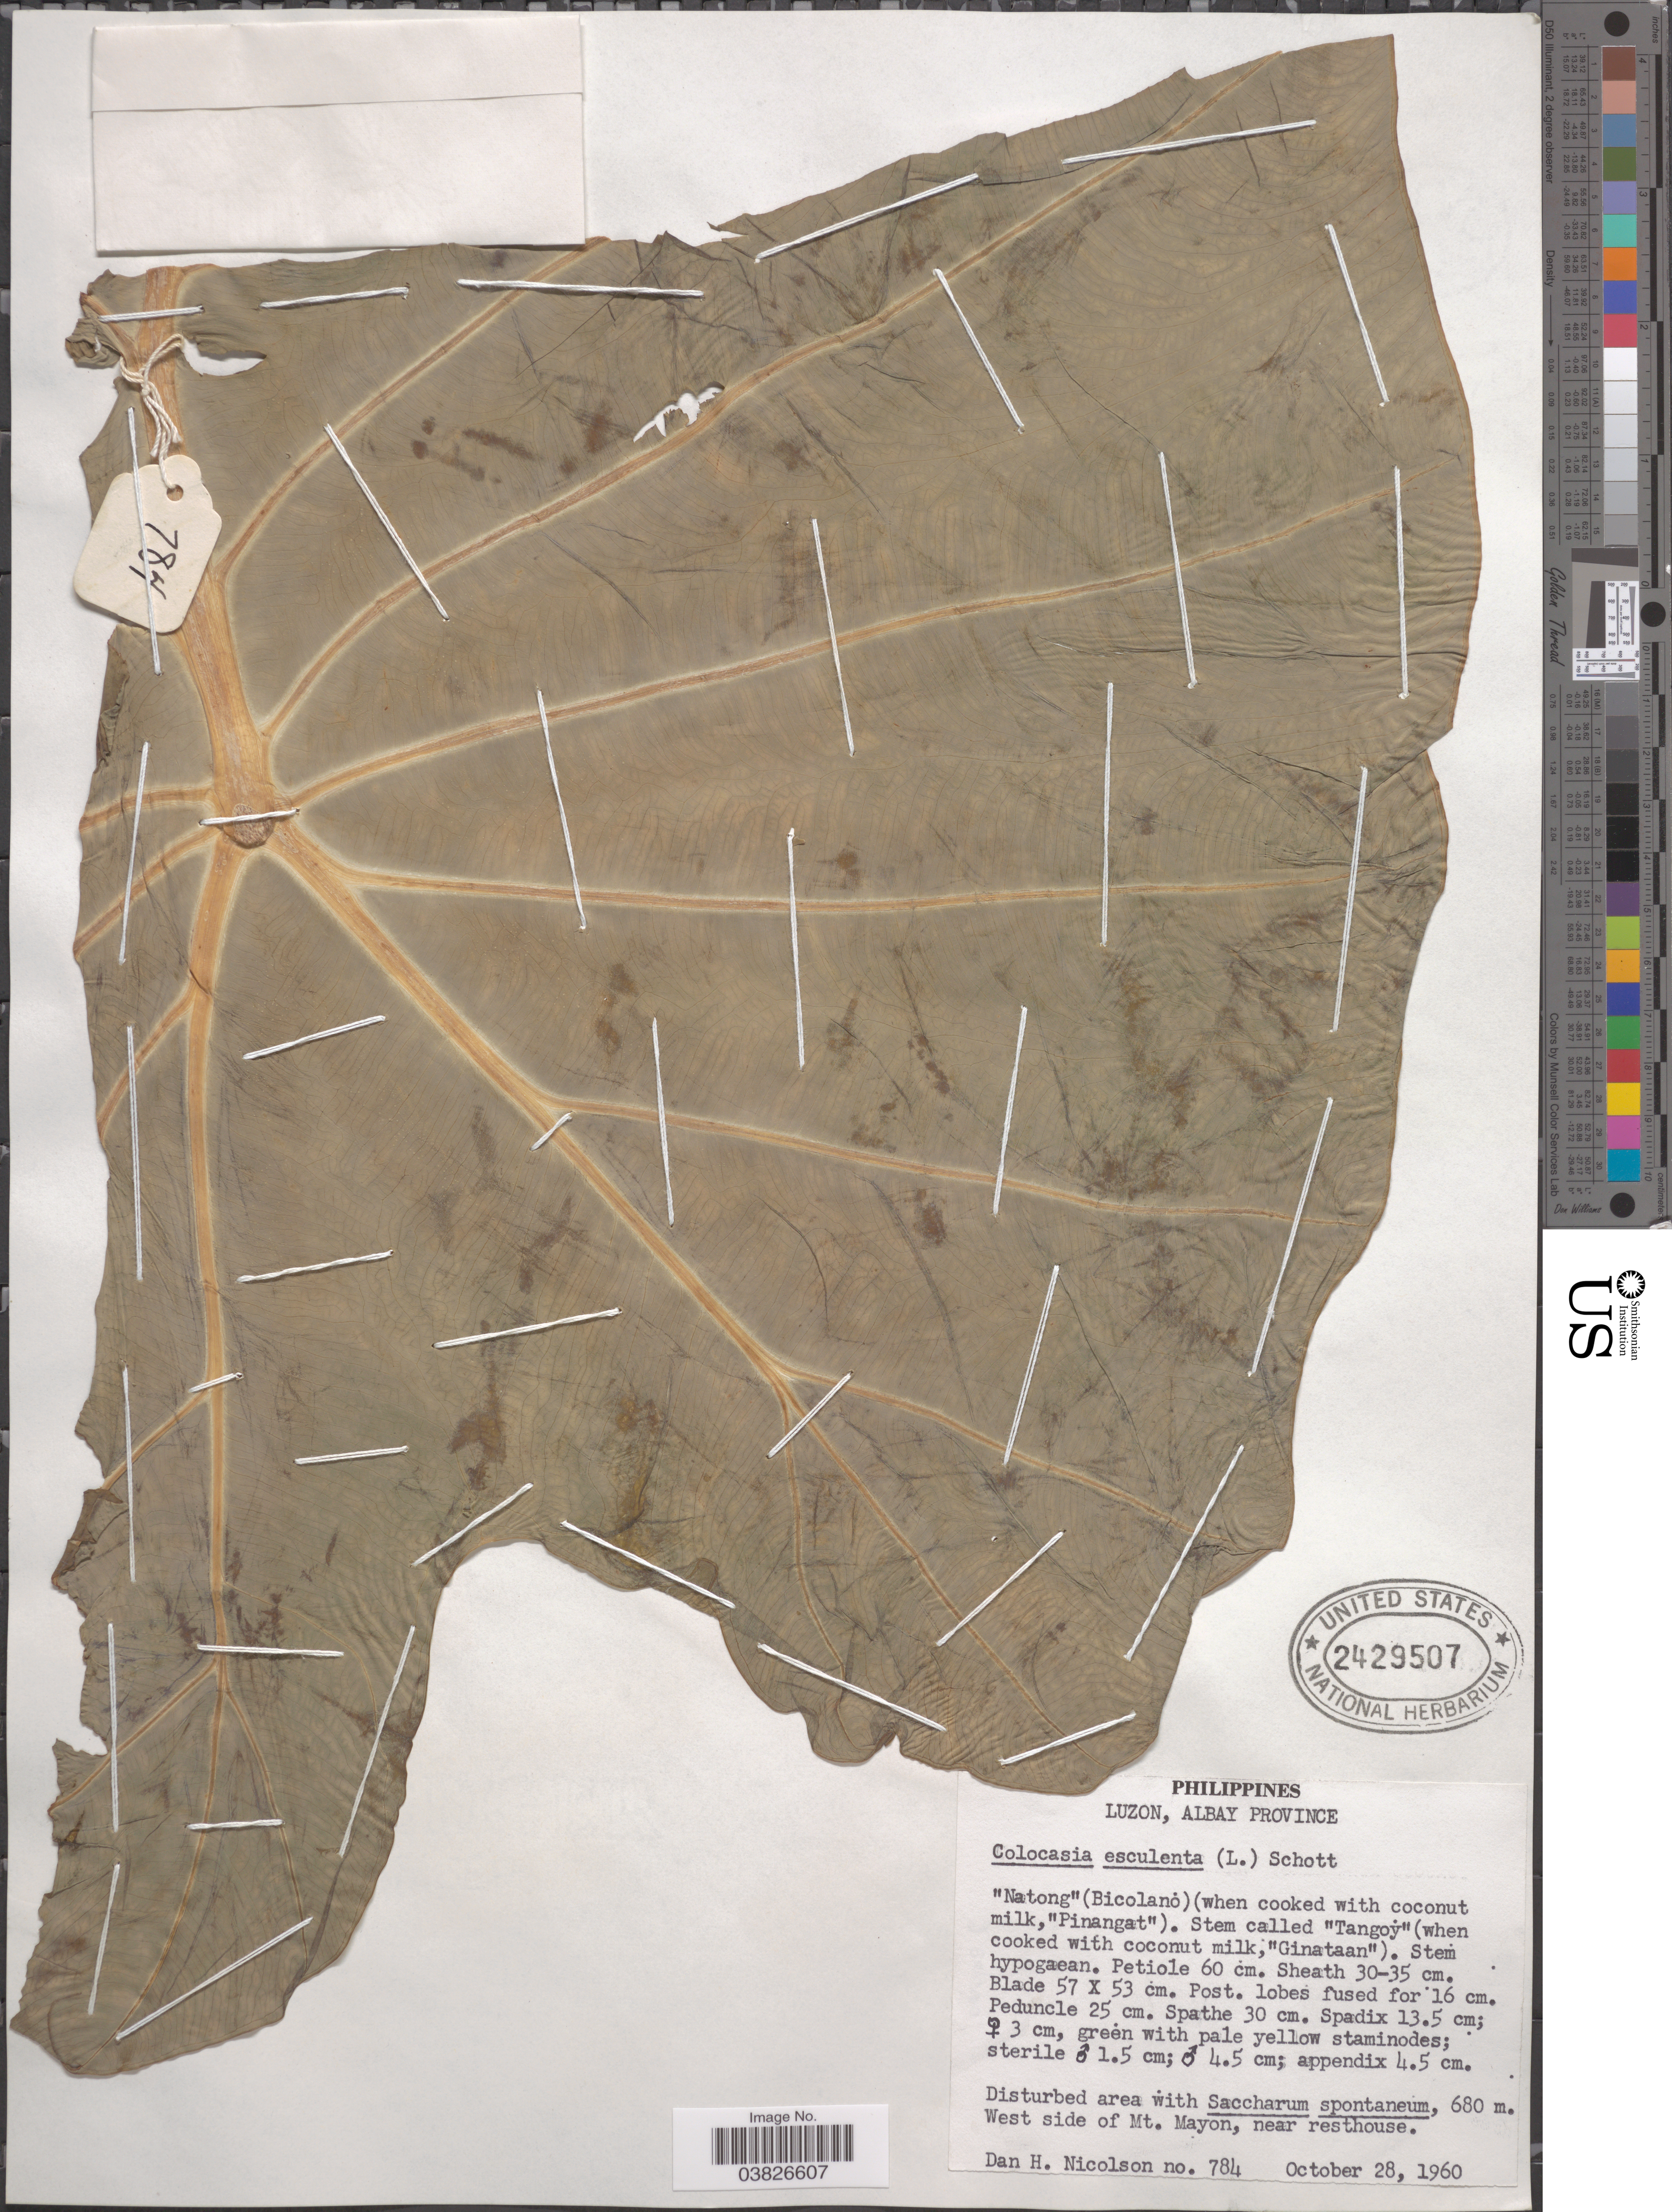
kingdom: Plantae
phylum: Tracheophyta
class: Liliopsida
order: Alismatales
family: Araceae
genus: Colocasia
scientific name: Colocasia esculenta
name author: (L.) Schott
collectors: D. H. Nicolson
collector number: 784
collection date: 1960-10-28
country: Philippines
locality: Luzon, Albay Province. West side of Mt. Mayon, near resthouse.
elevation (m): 680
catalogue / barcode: US 2429507